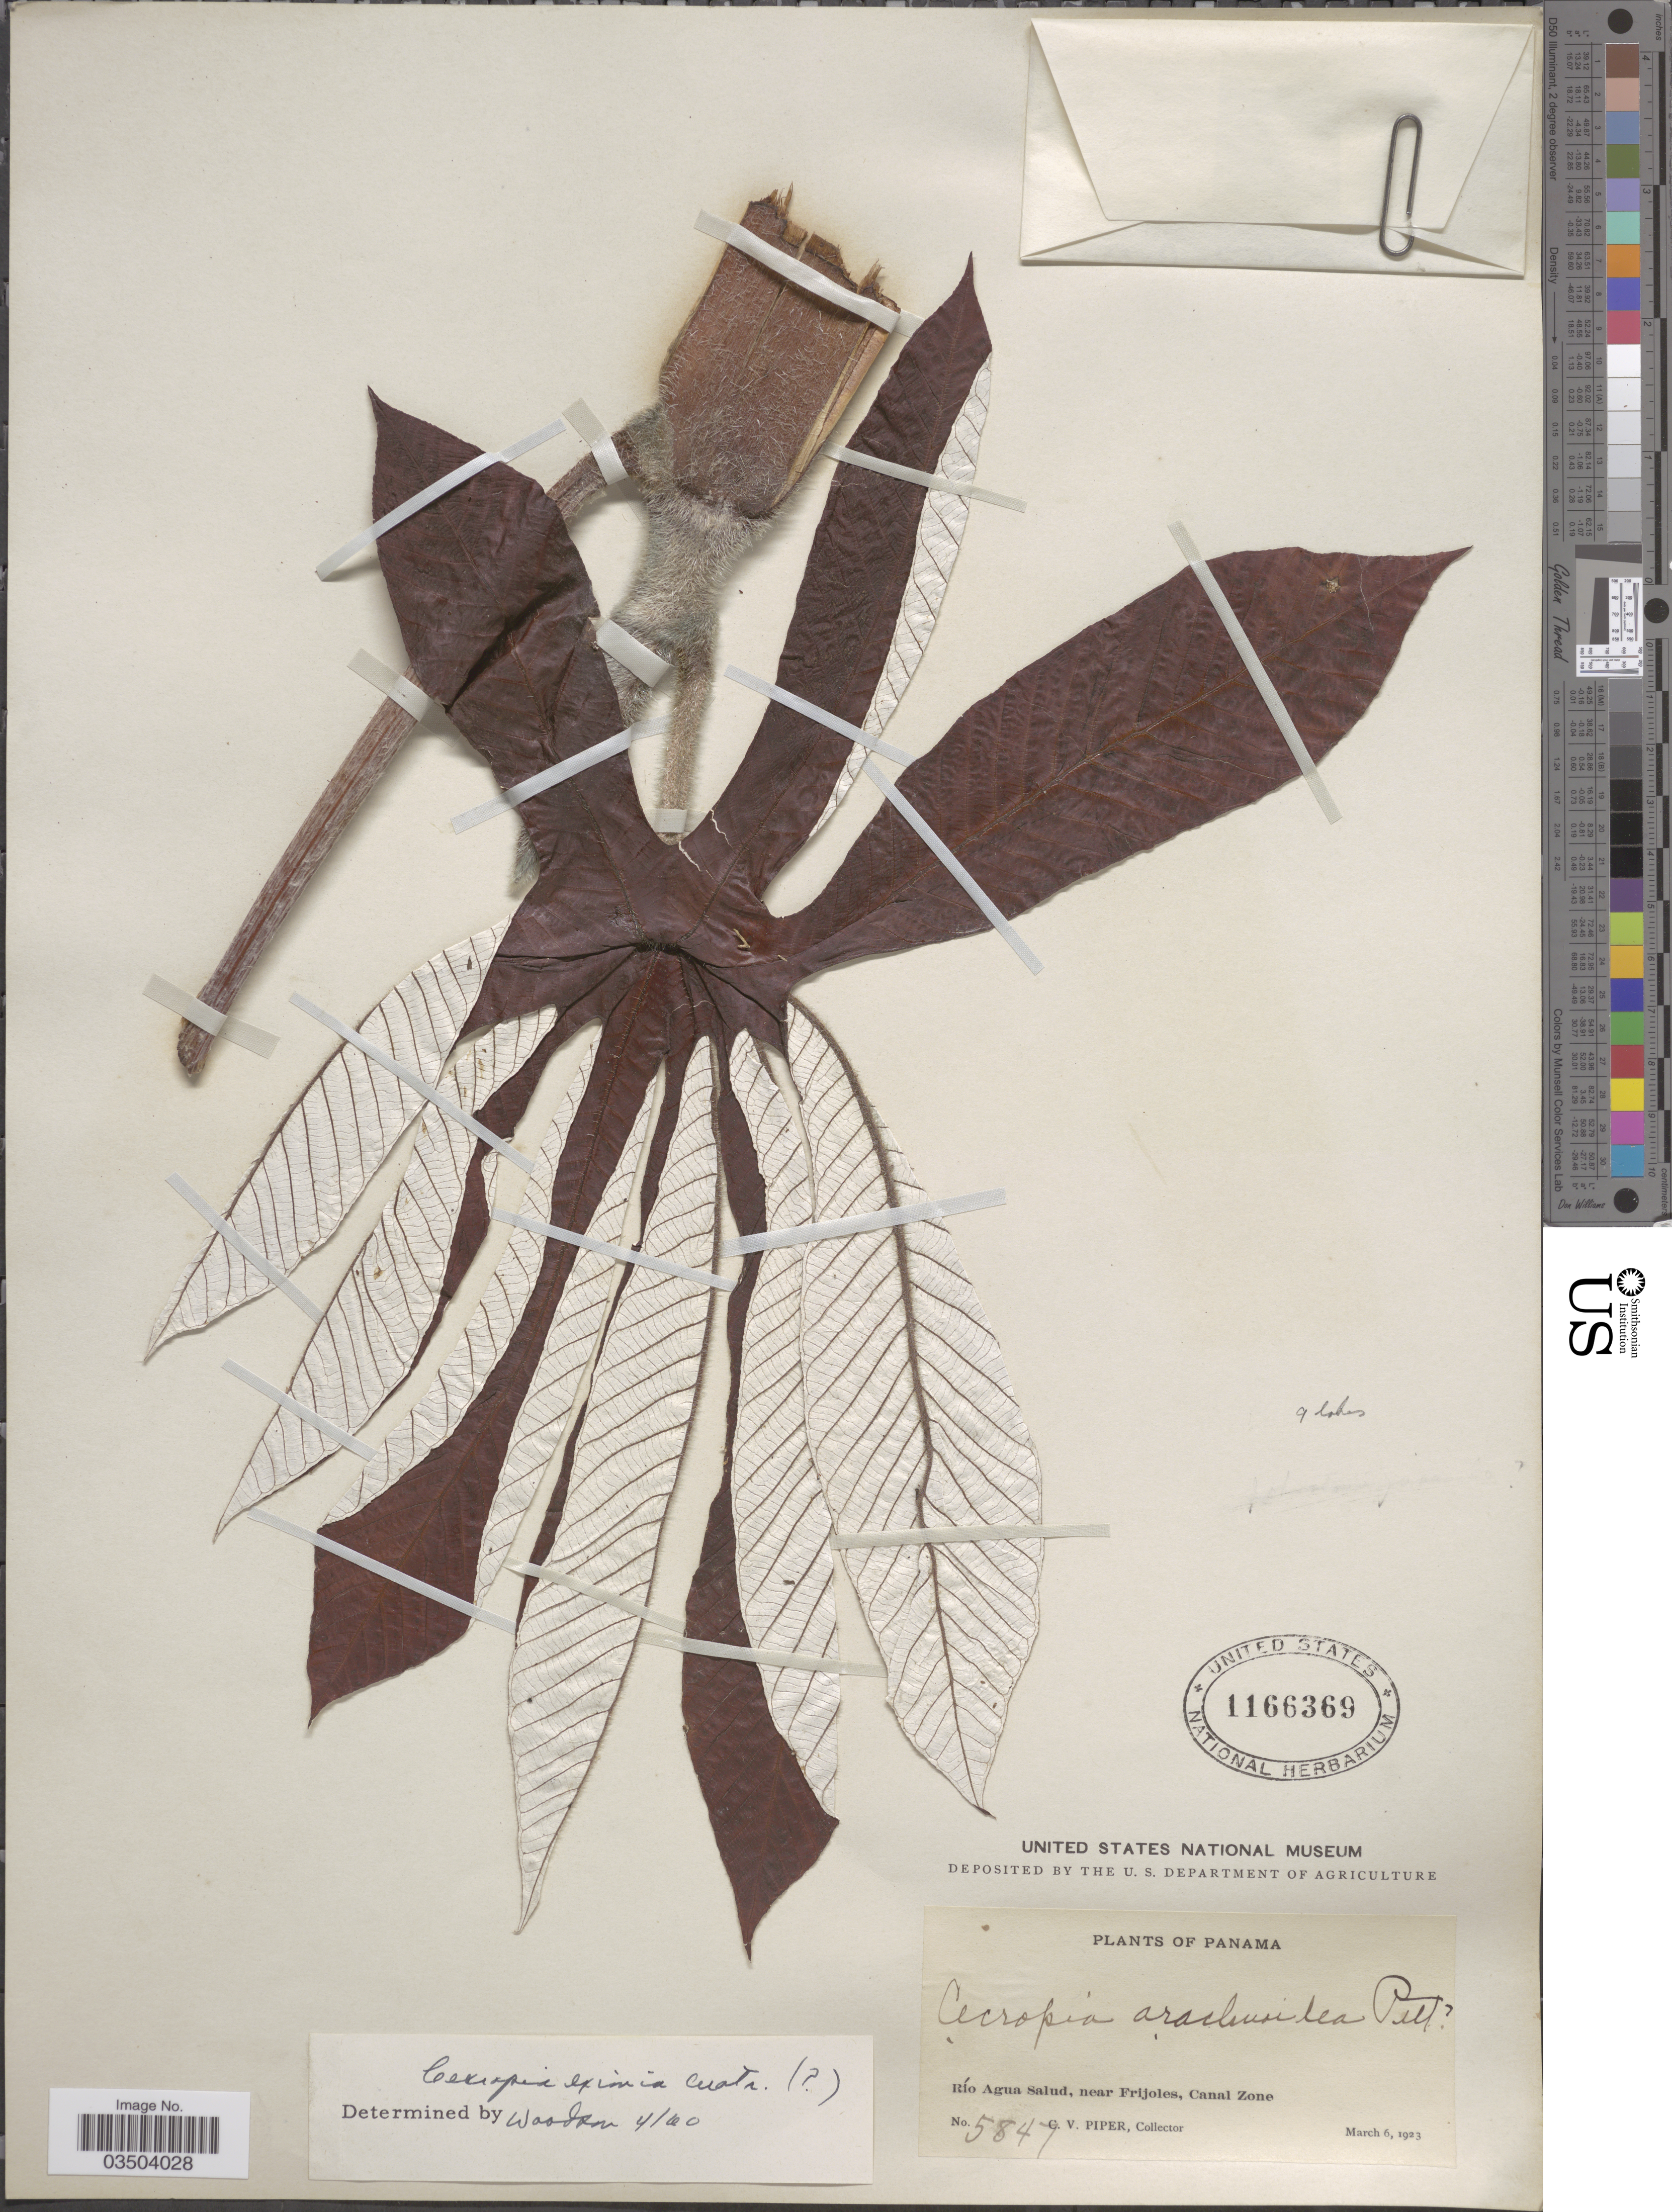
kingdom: Plantae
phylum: Tracheophyta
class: Magnoliopsida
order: Rosales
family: Urticaceae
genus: Cecropia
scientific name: Cecropia eximia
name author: Cuatrec.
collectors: C. V. Piper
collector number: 5847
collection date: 1923-03-06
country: Panama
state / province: Colón / Panamá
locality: Río Agua Salud, near Frijoles, Canal Zone.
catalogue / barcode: US 1166369